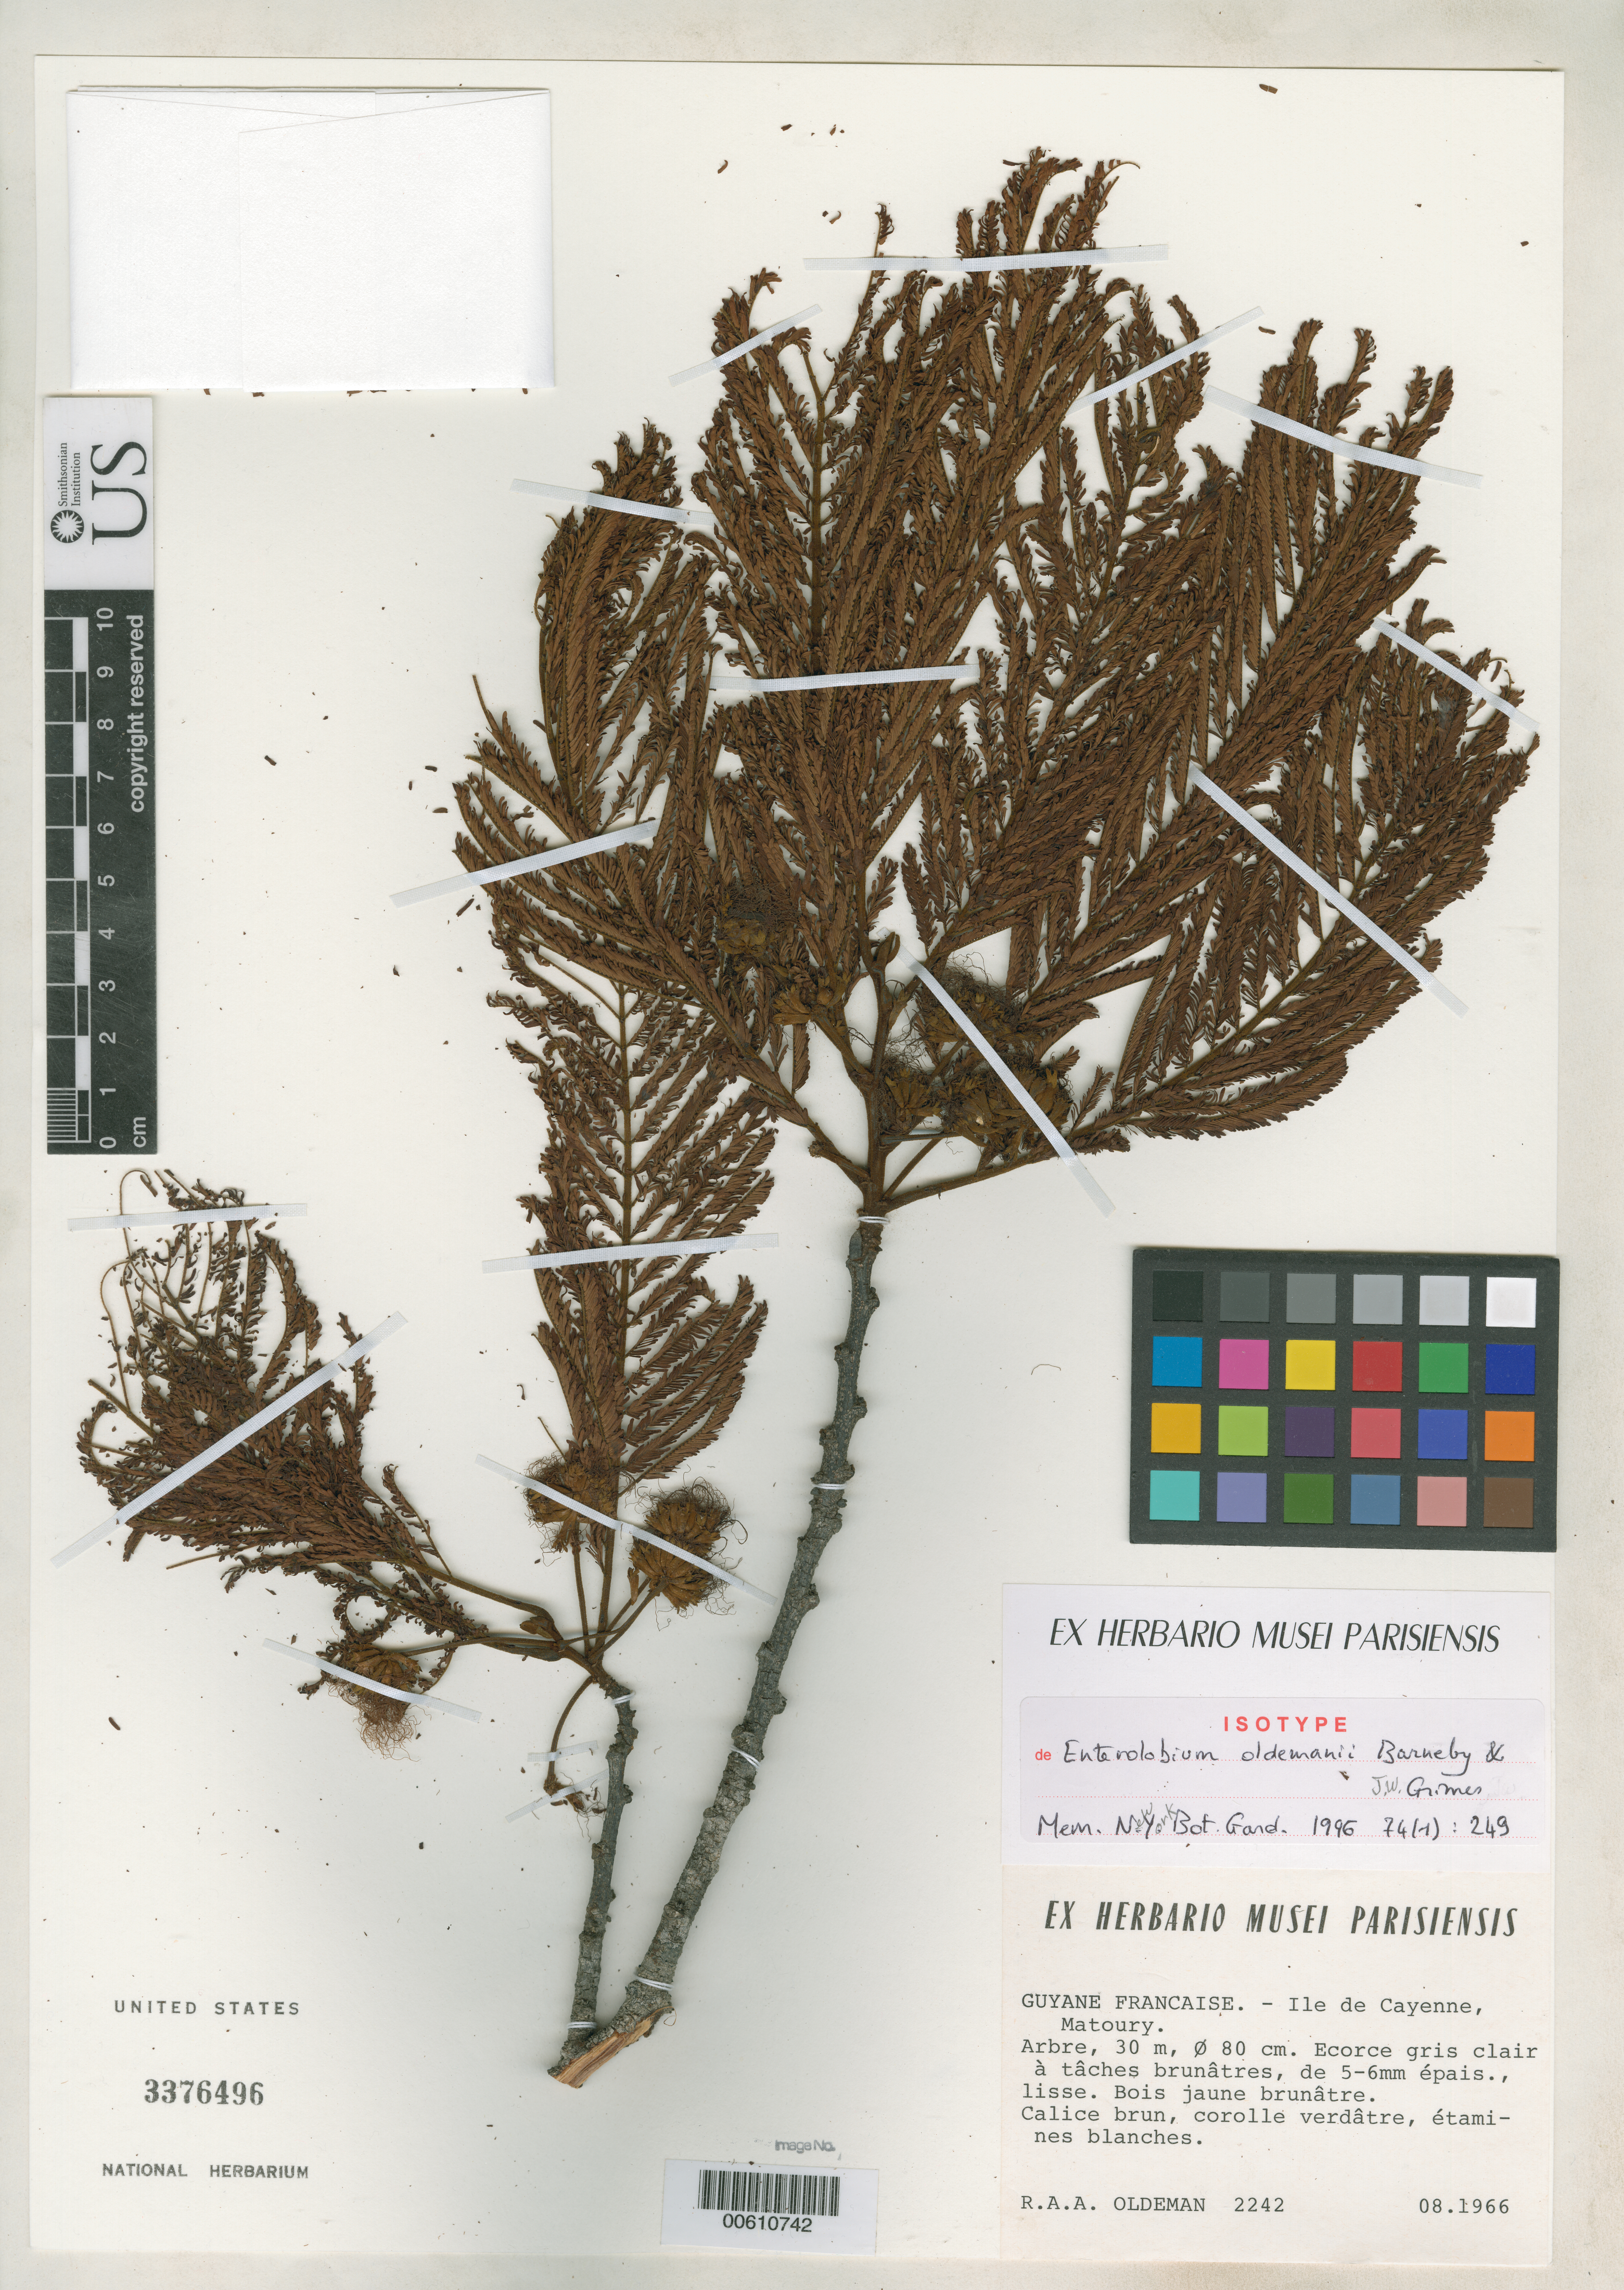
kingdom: Plantae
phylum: Tracheophyta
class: Magnoliopsida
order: Fabales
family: Fabaceae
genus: Enterolobium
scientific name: Enterolobium oldemanii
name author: Barneby & J.W. Grimes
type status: Isotype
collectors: R. Oldeman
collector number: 2242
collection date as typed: Aug 1966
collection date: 1966-08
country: French Guiana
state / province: Cayenne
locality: Matoury.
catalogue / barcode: US 3376496